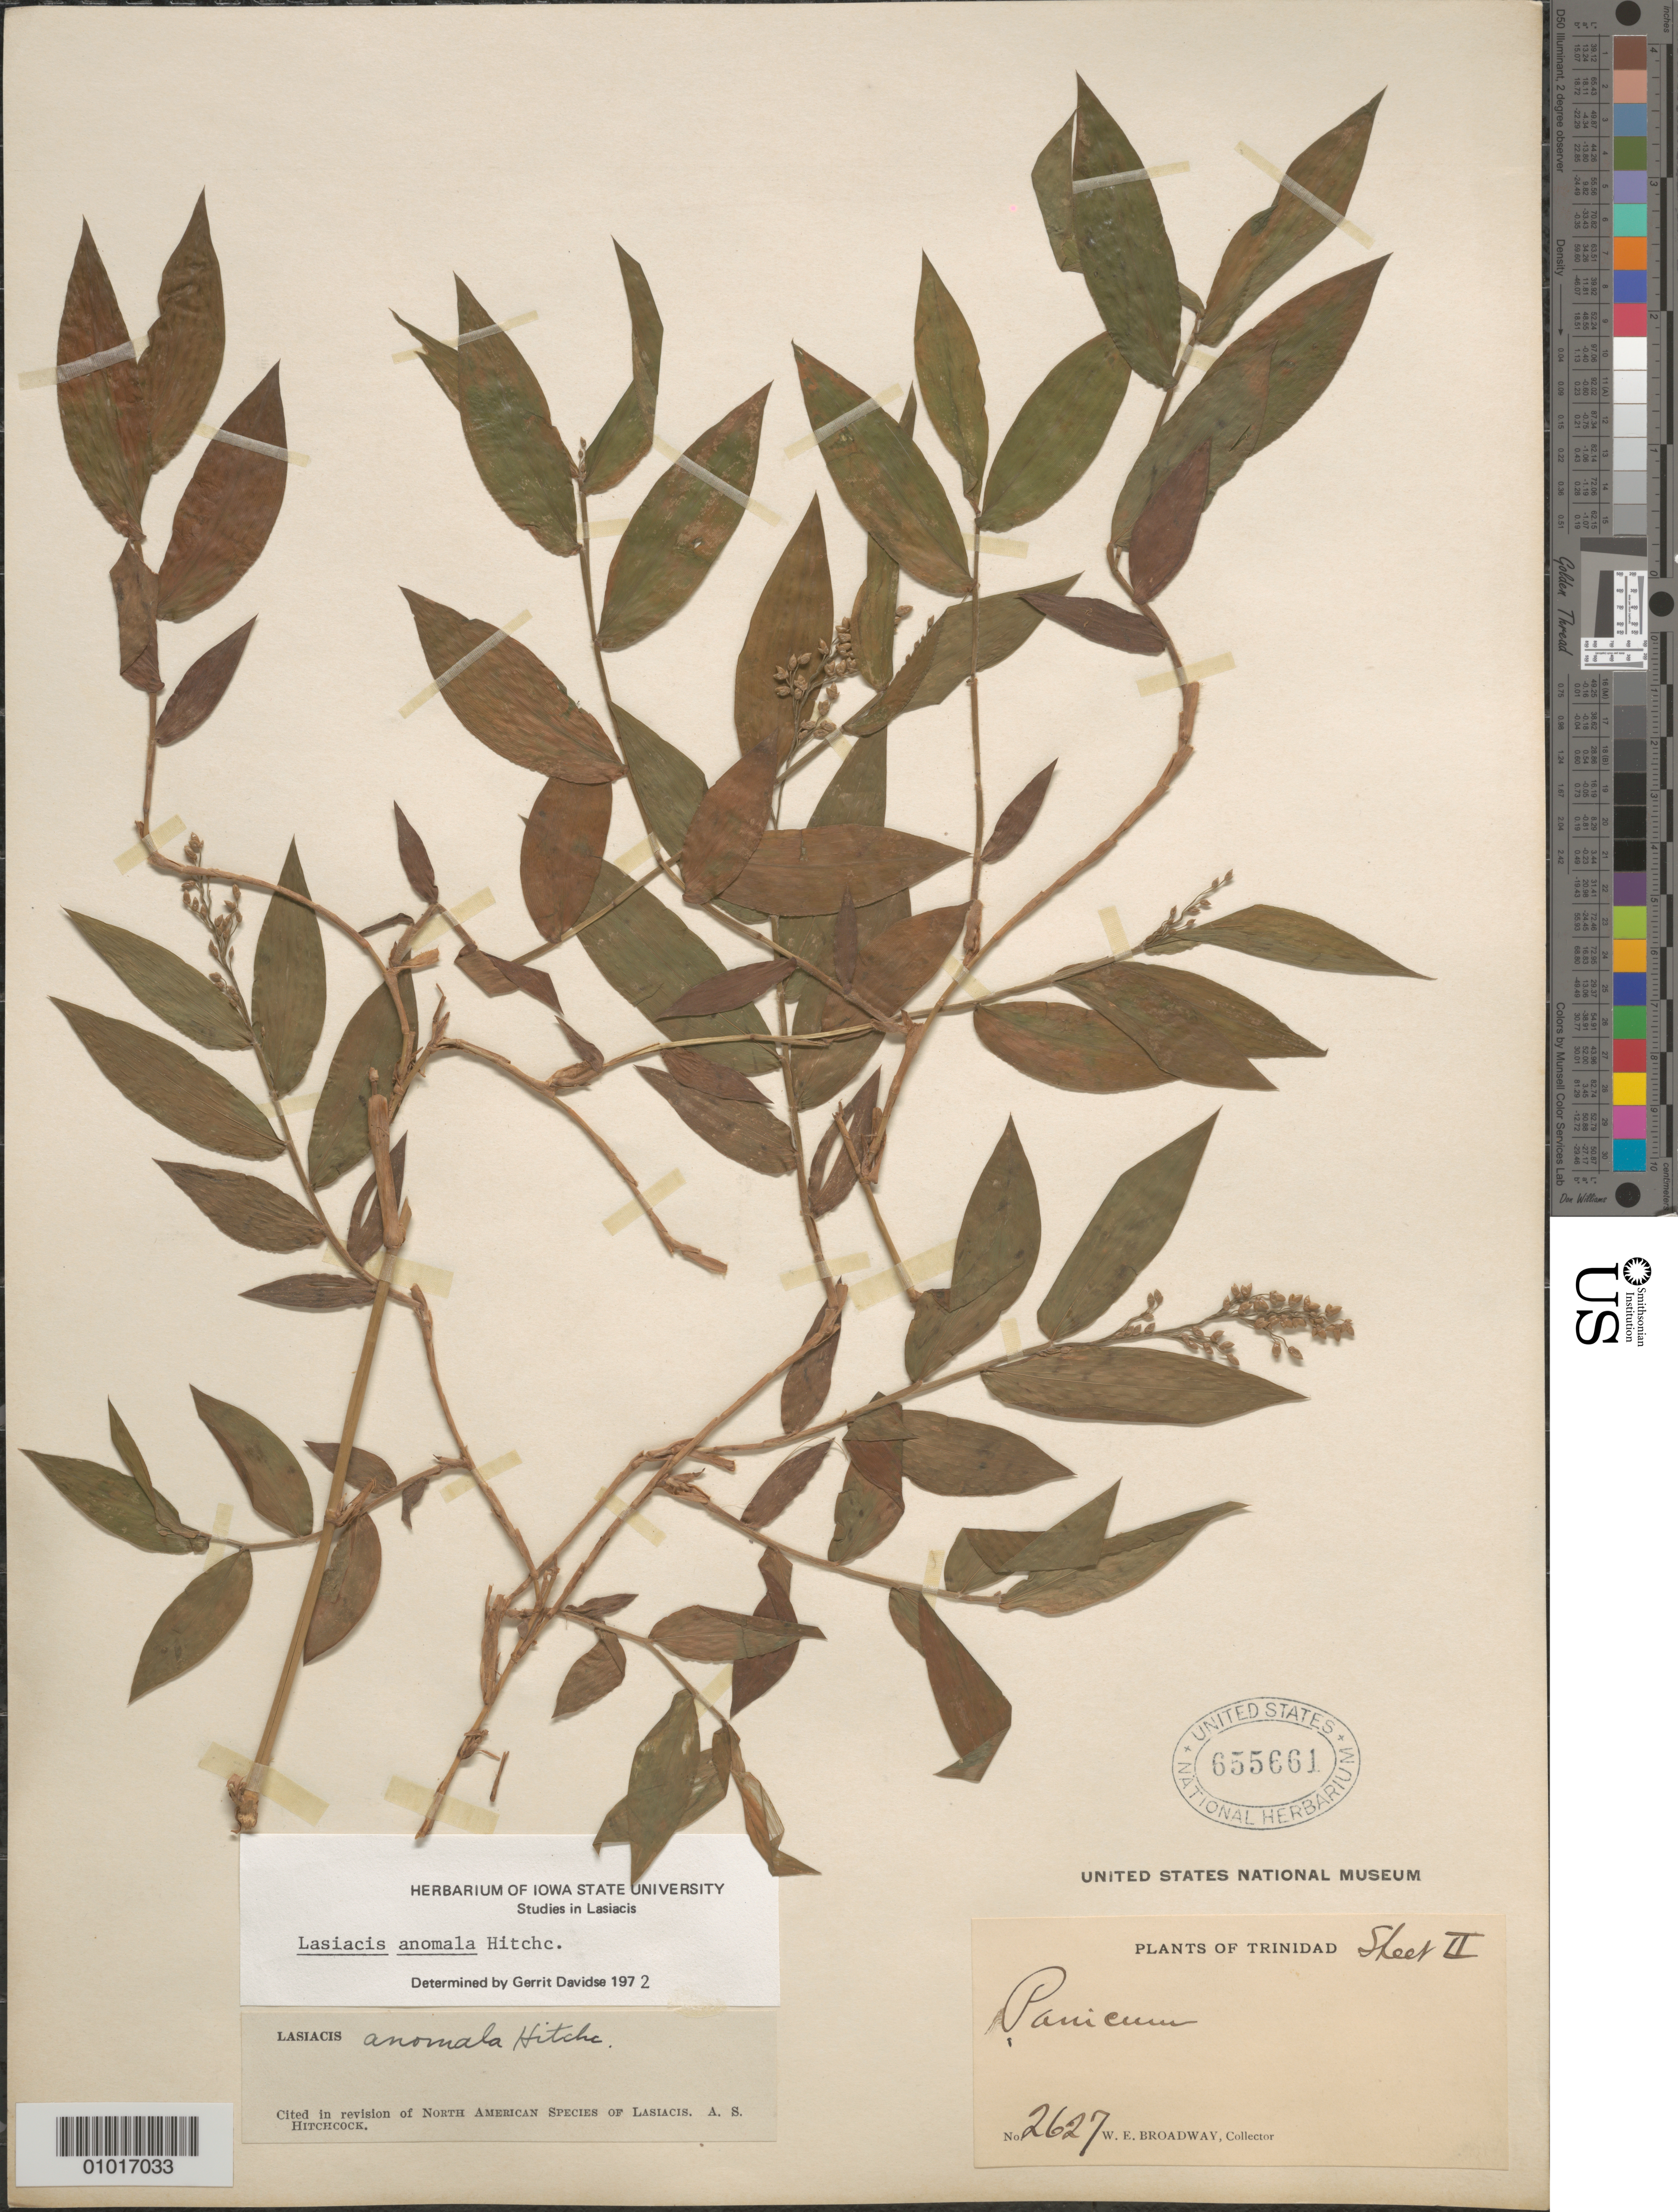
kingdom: Plantae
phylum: Tracheophyta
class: Liliopsida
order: Poales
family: Poaceae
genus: Lasiacis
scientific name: Lasiacis anomala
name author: Hitchc.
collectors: W. E. Broadway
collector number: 2627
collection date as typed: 12 Jun 1908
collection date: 1908-06-12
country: Trinidad and Tobago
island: Trinidad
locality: Mayaro, St. Margaret's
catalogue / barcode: US 655661